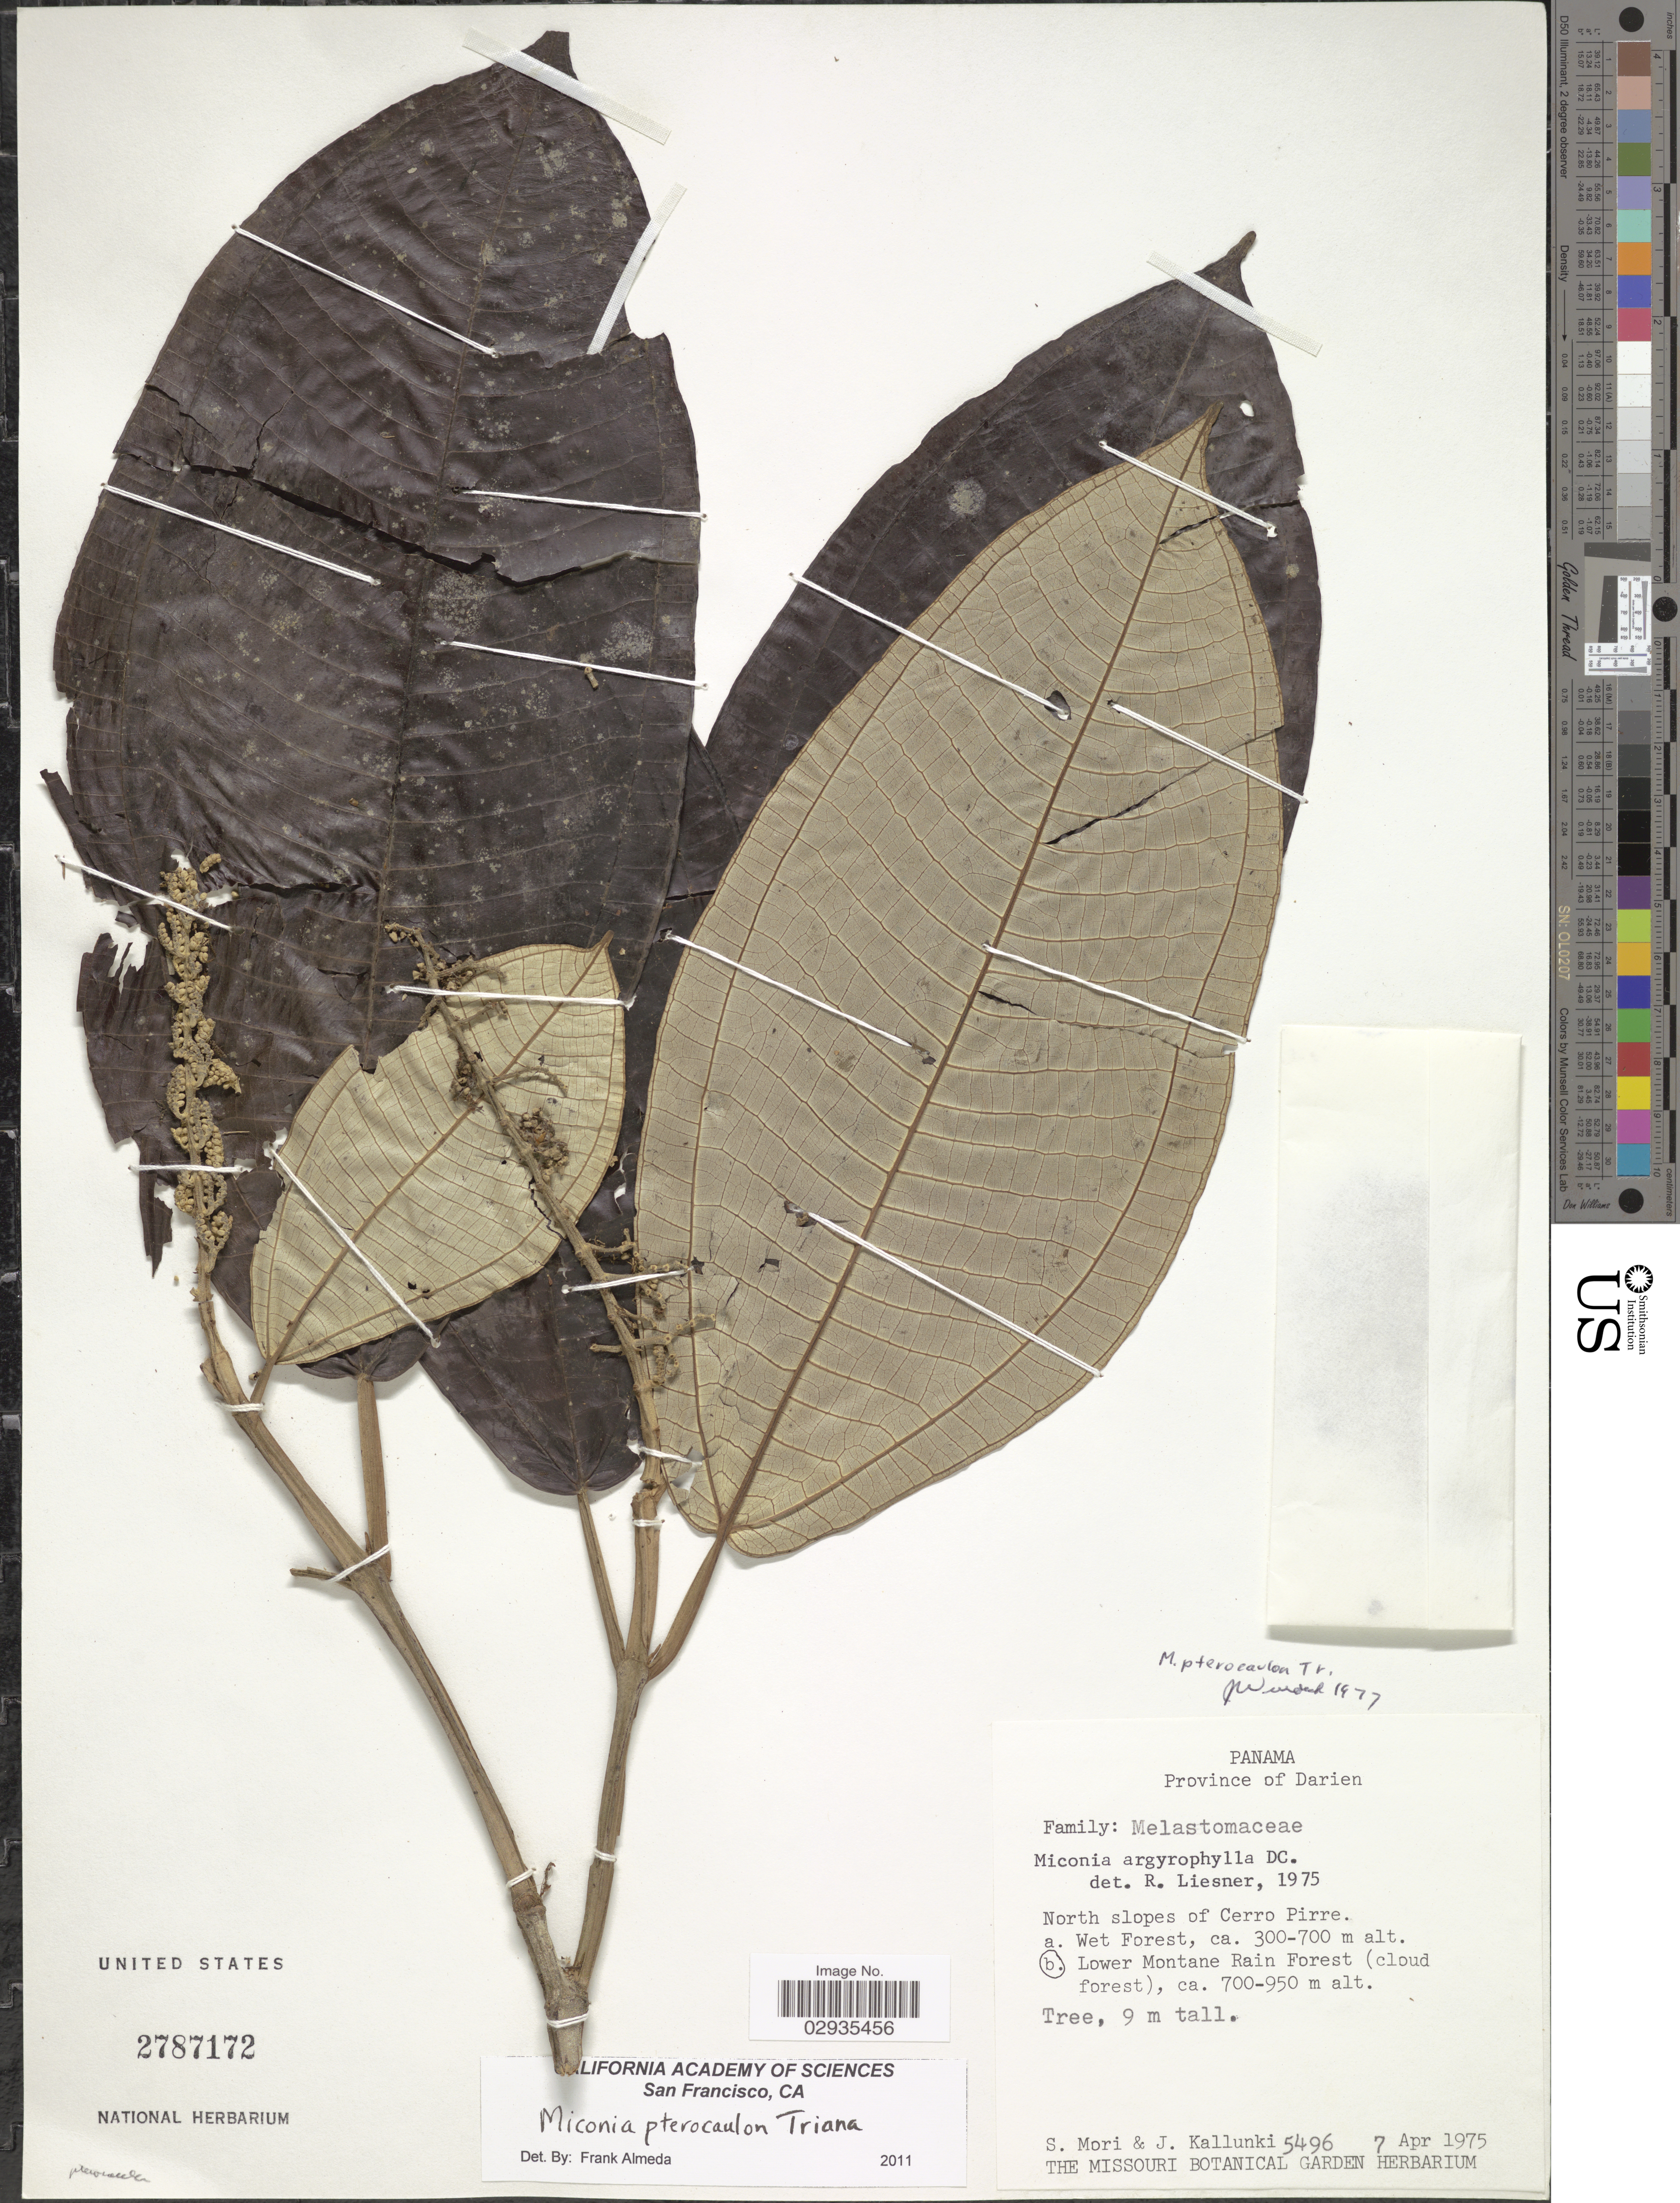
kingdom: Plantae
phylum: Tracheophyta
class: Magnoliopsida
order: Myrtales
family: Melastomataceae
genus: Miconia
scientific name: Miconia pterocaulon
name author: Triana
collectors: S. Mori & J. Kallunki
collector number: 5496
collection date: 1975-04-07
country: Panama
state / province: Darién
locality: North slopes of Cerro Pirre, Lower Montane Rain Forest (cloud forest).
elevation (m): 700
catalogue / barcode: US 2787172